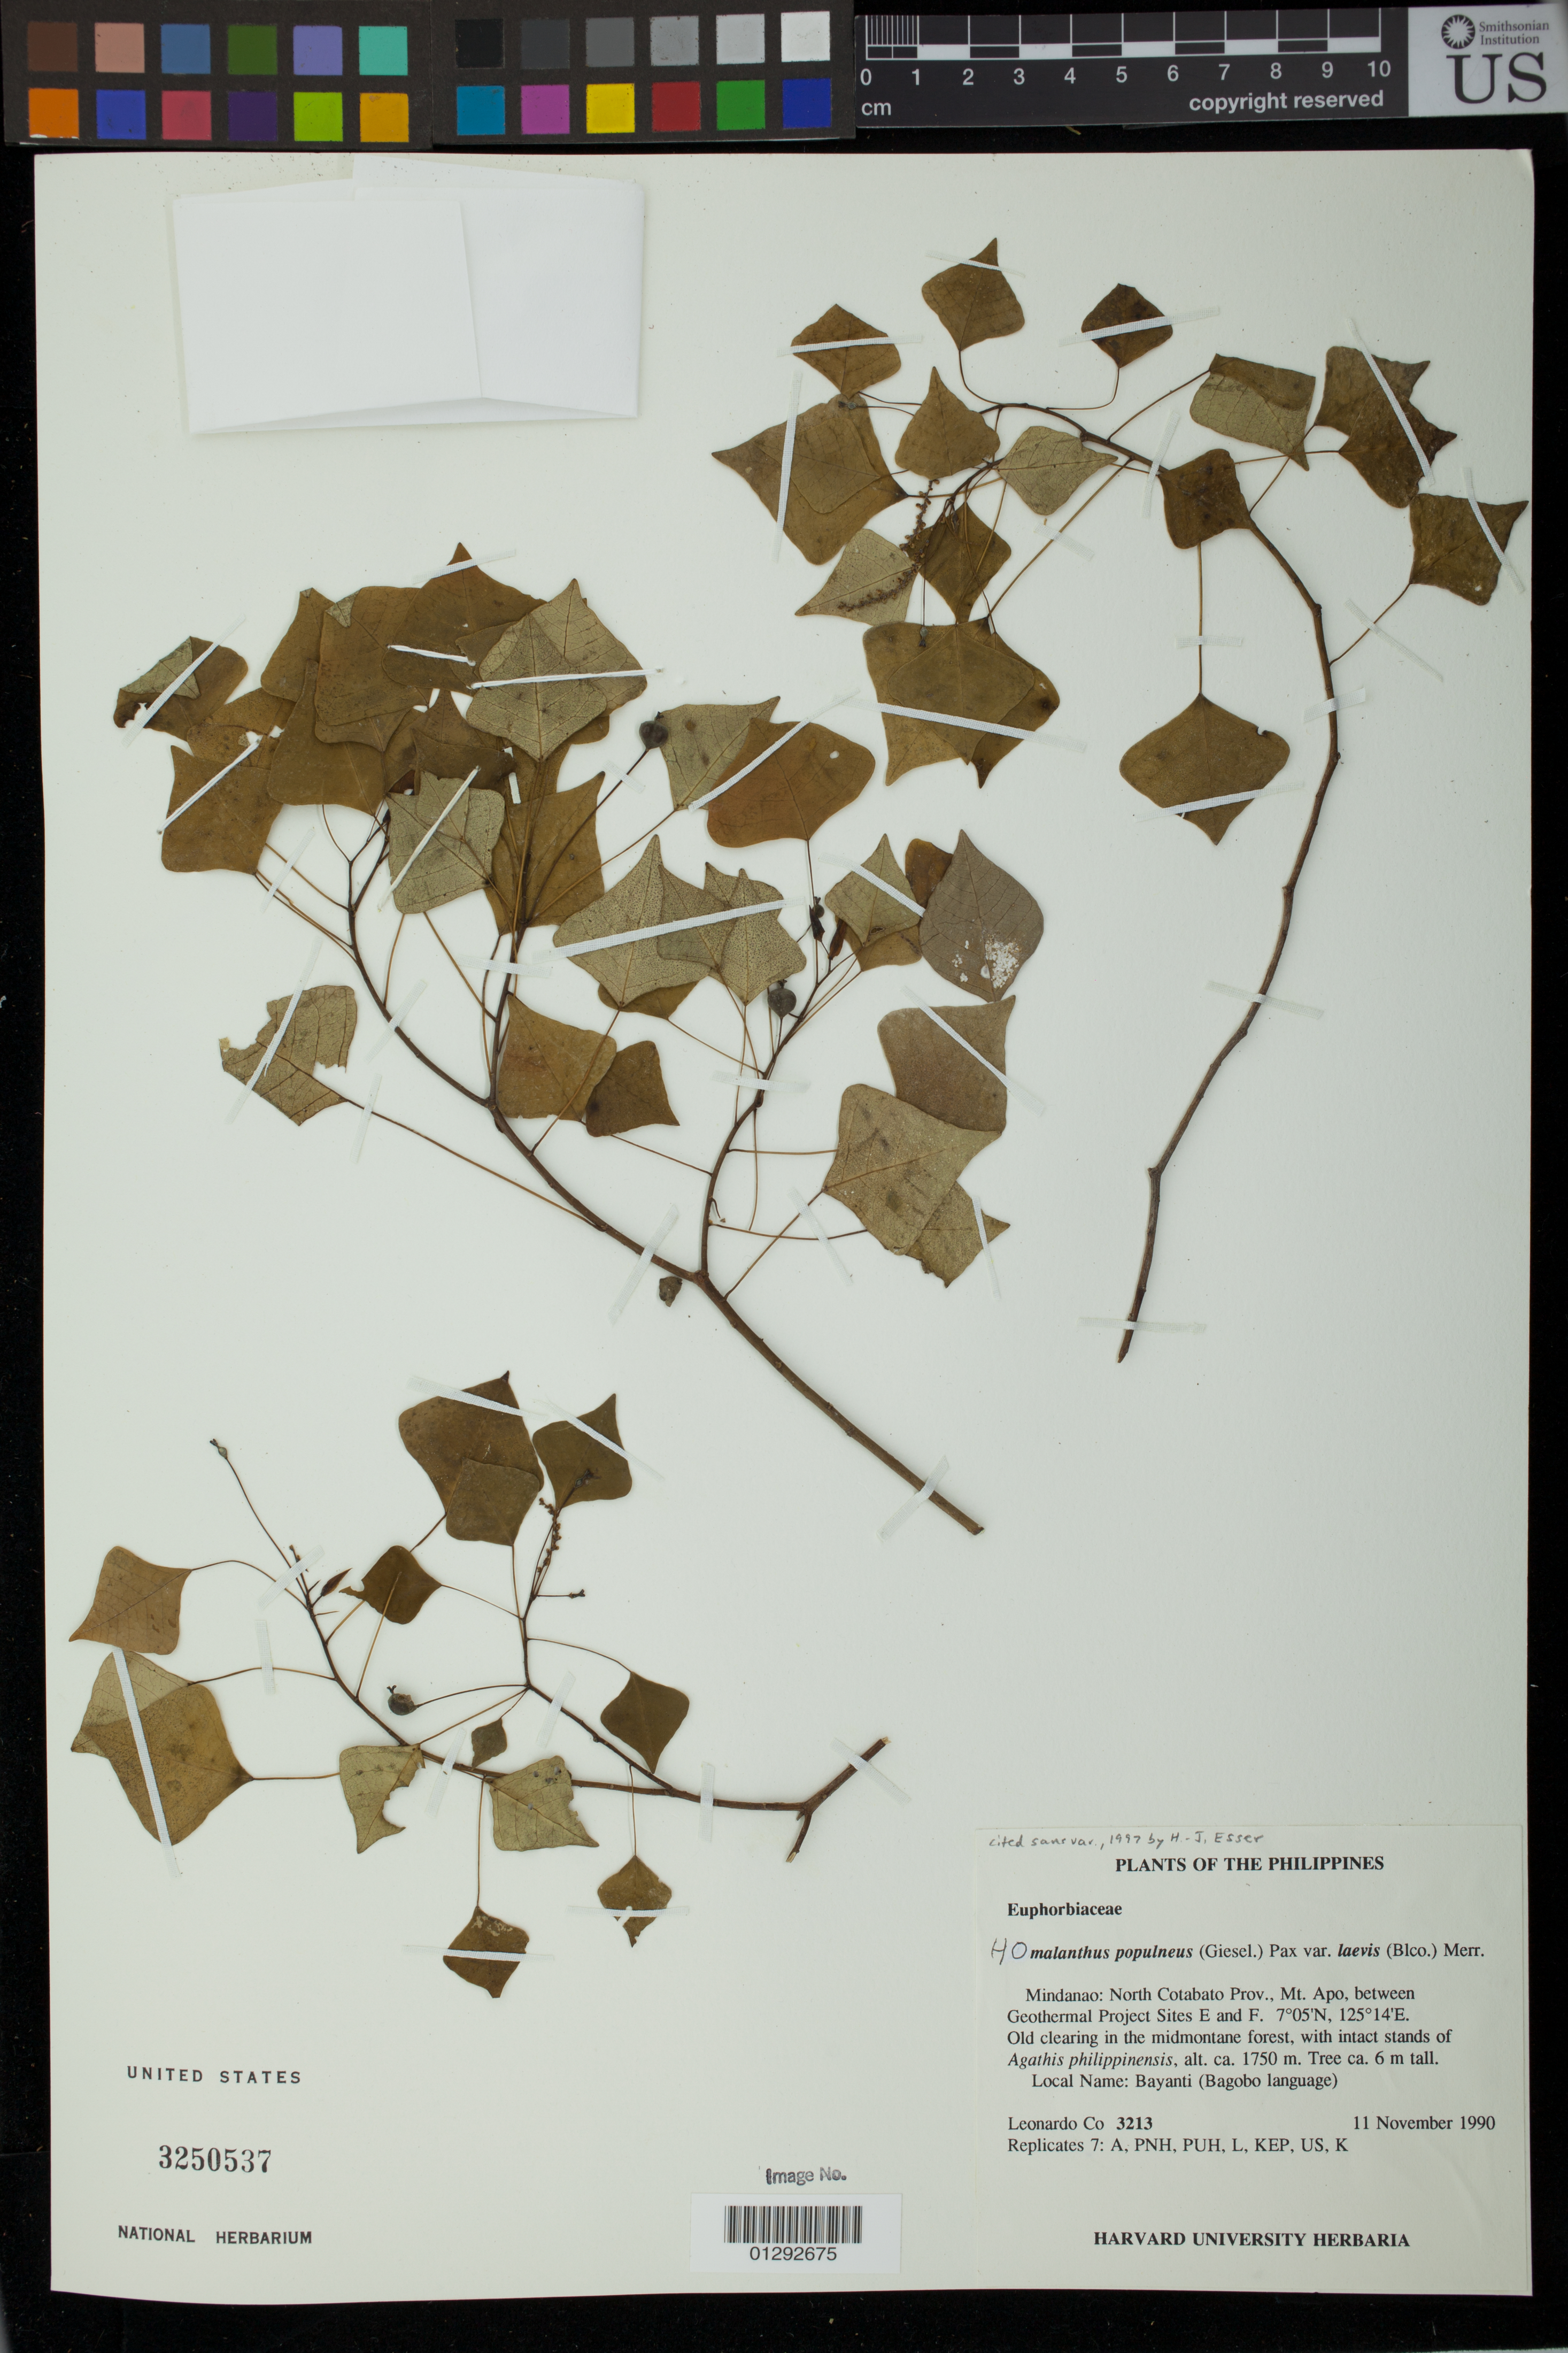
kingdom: Plantae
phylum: Tracheophyta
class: Magnoliopsida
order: Malpighiales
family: Euphorbiaceae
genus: Homalanthus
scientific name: Homalanthus populneus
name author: (Geiseler) Kuntze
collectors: L. Co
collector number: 3213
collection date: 1990-11-11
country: Philippines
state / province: Soccsksargen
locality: Mindanao: Mt. Apo, between Geothermal Project Sites E and F.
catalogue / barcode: US 3250537